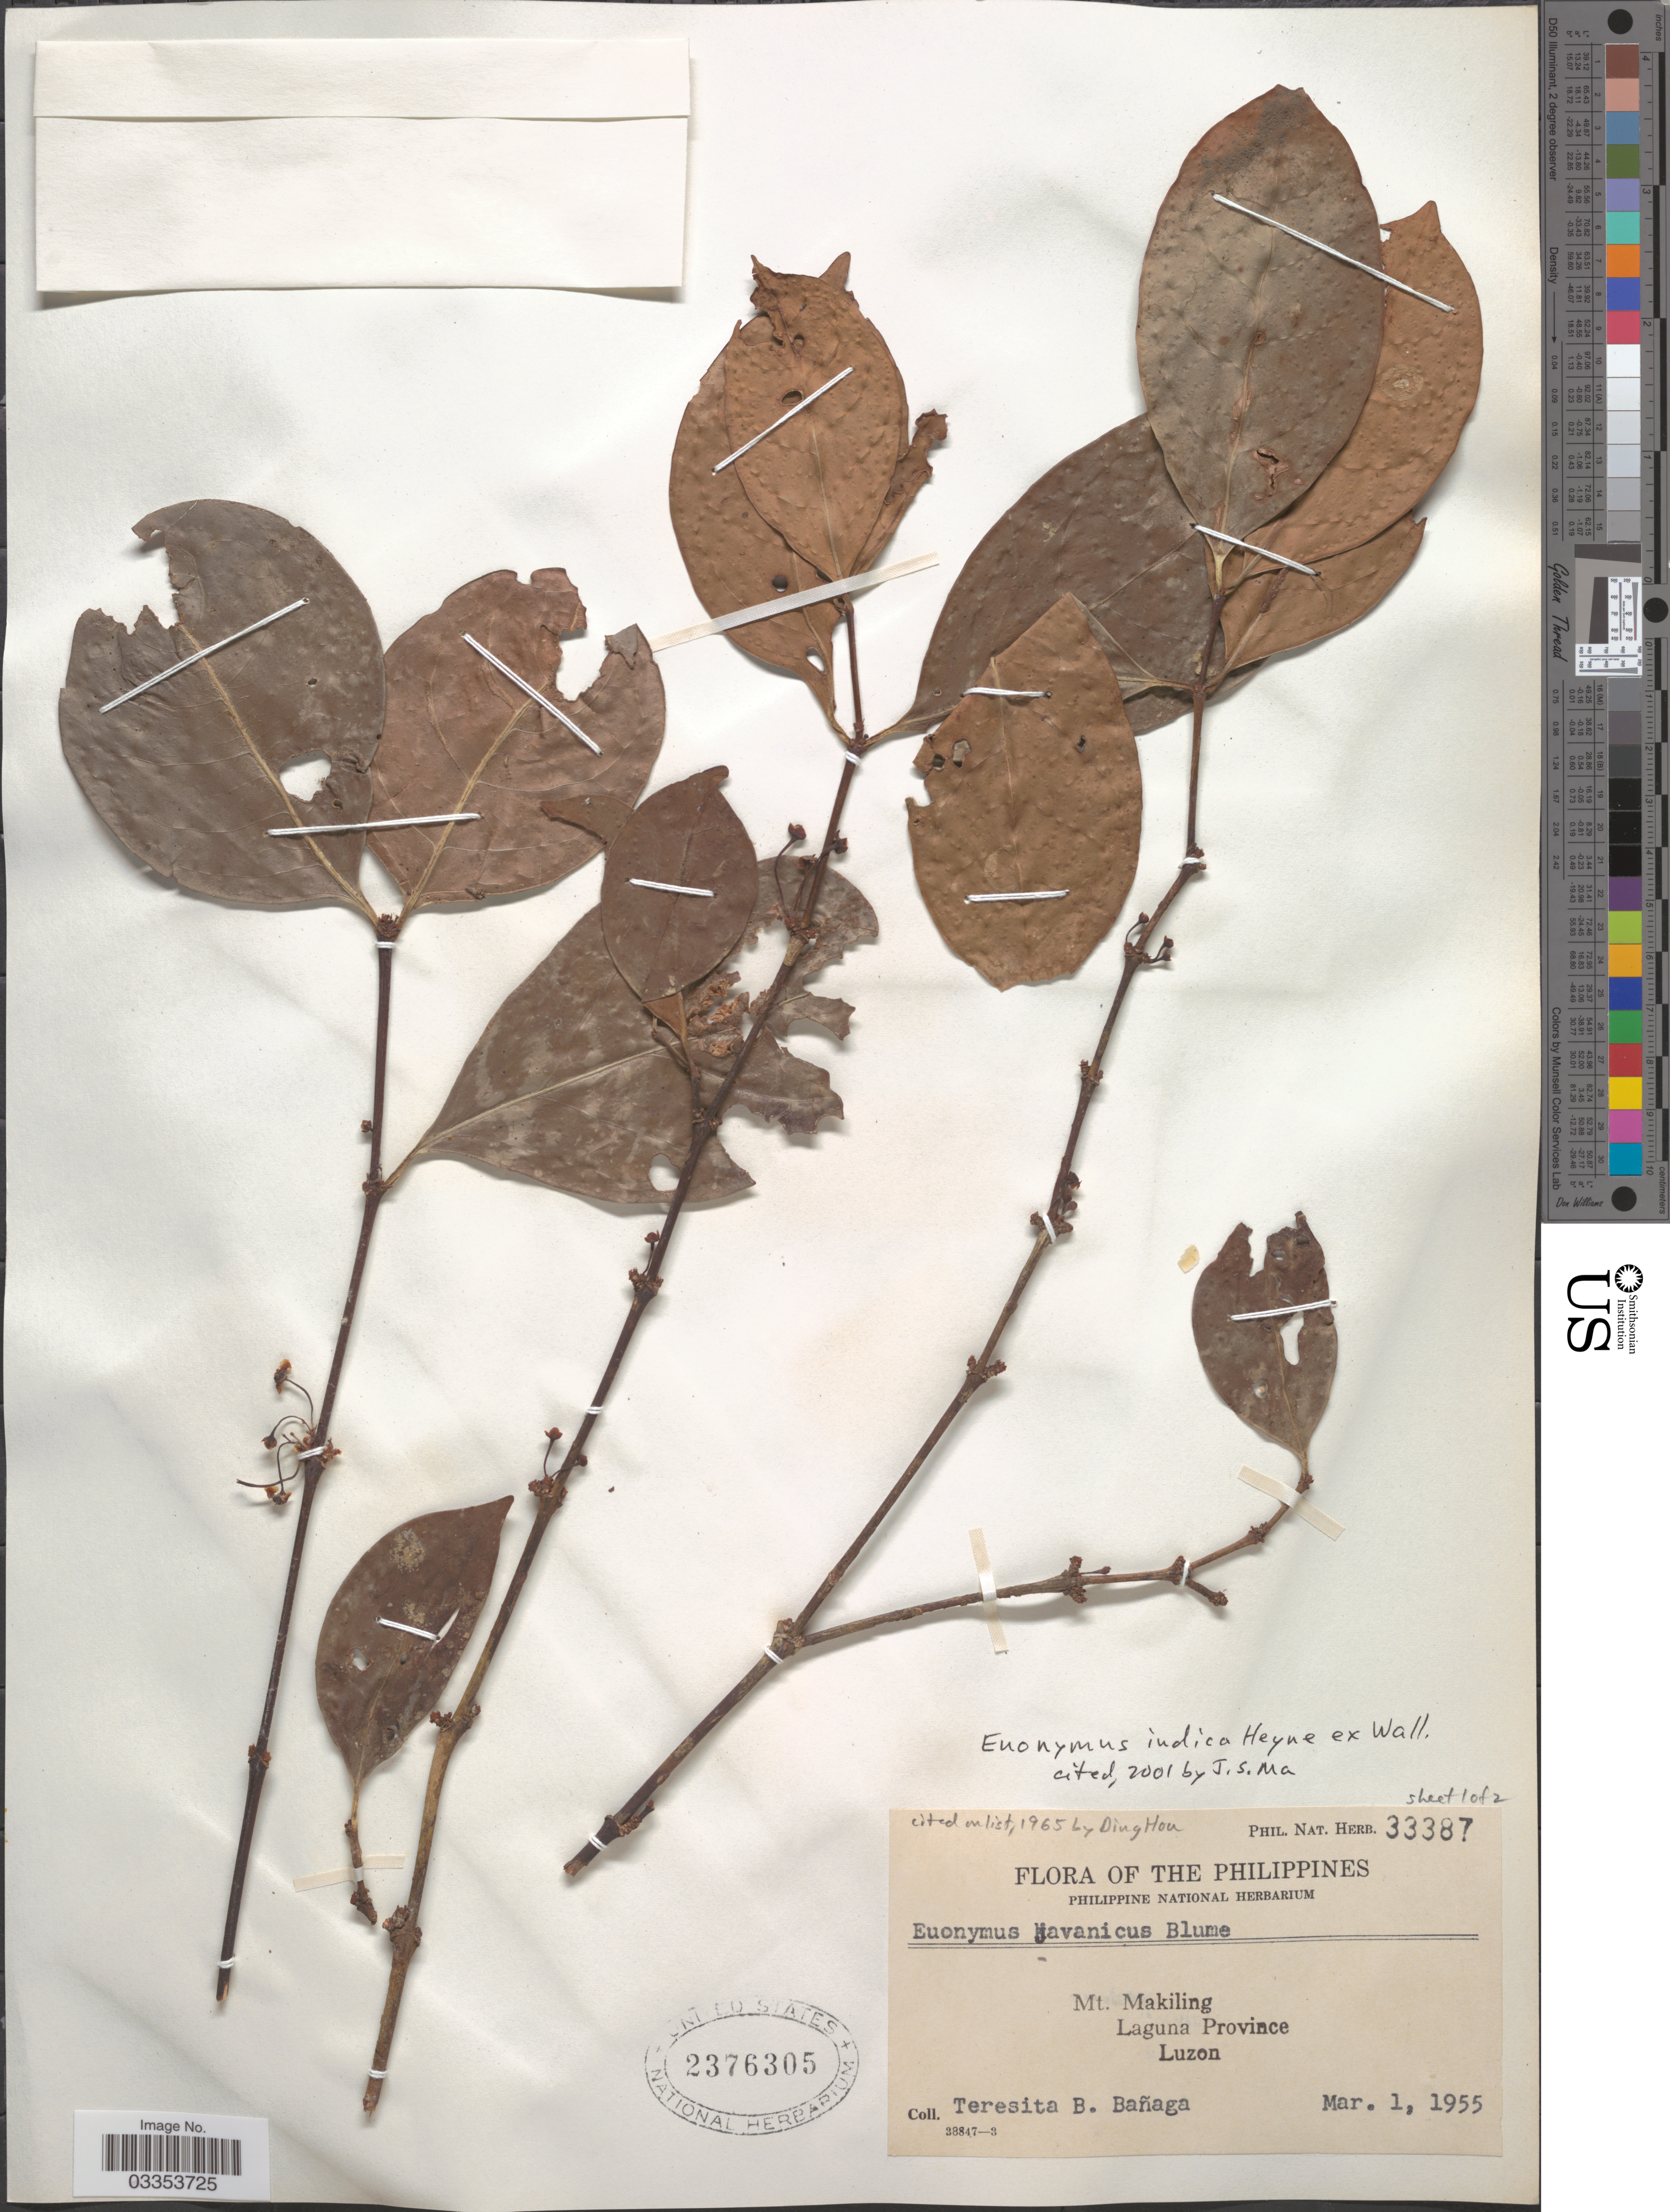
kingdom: Plantae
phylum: Tracheophyta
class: Magnoliopsida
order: Celastrales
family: Celastraceae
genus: Euonymus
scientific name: Euonymus indicus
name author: B. Heyne ex Wall.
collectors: T. Banaga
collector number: Phil. Nat. Herb. 33387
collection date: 1955-03-01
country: Philippines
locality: Mt. Makiling, Laguna Province, Luzon.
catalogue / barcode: US 2376305